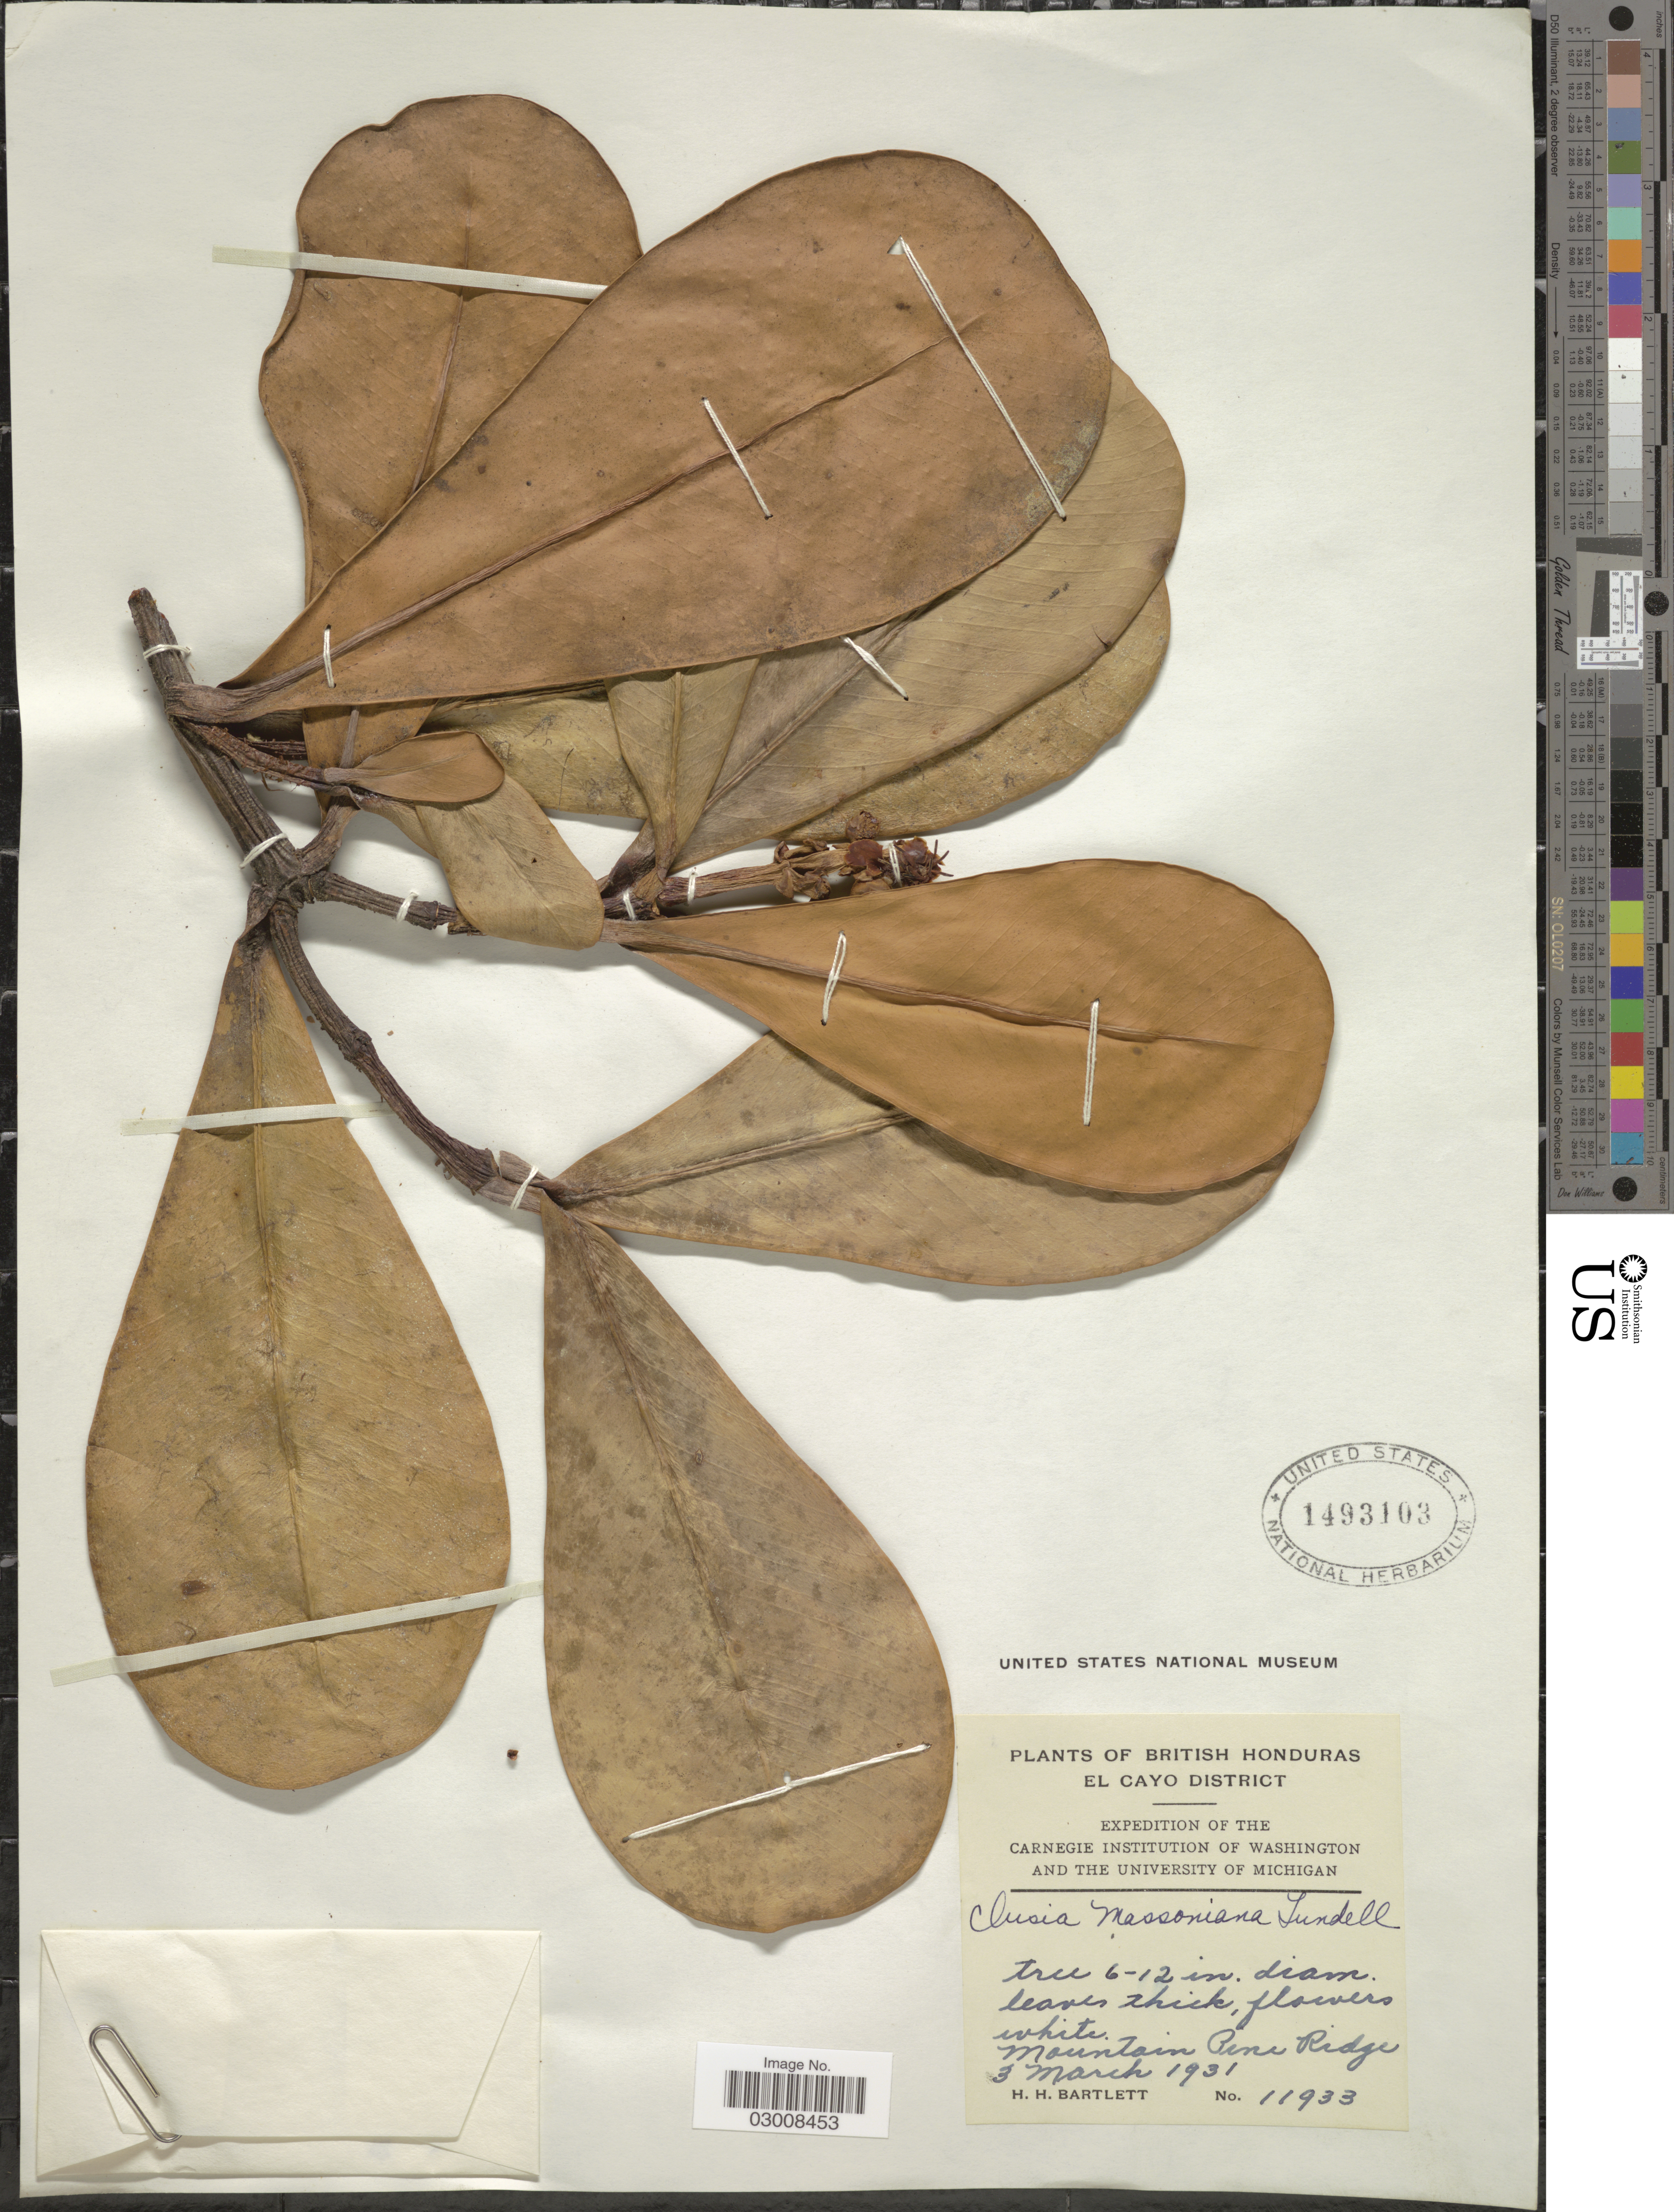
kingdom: Plantae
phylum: Tracheophyta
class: Magnoliopsida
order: Malpighiales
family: Clusiaceae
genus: Clusia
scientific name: Clusia massoniana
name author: Lundell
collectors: H. H. Bartlett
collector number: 11933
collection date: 1931-03-03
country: Belize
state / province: Cayo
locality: British Honduras, El Cayo District, Mountain Pine Ridge.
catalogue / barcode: US 1493103